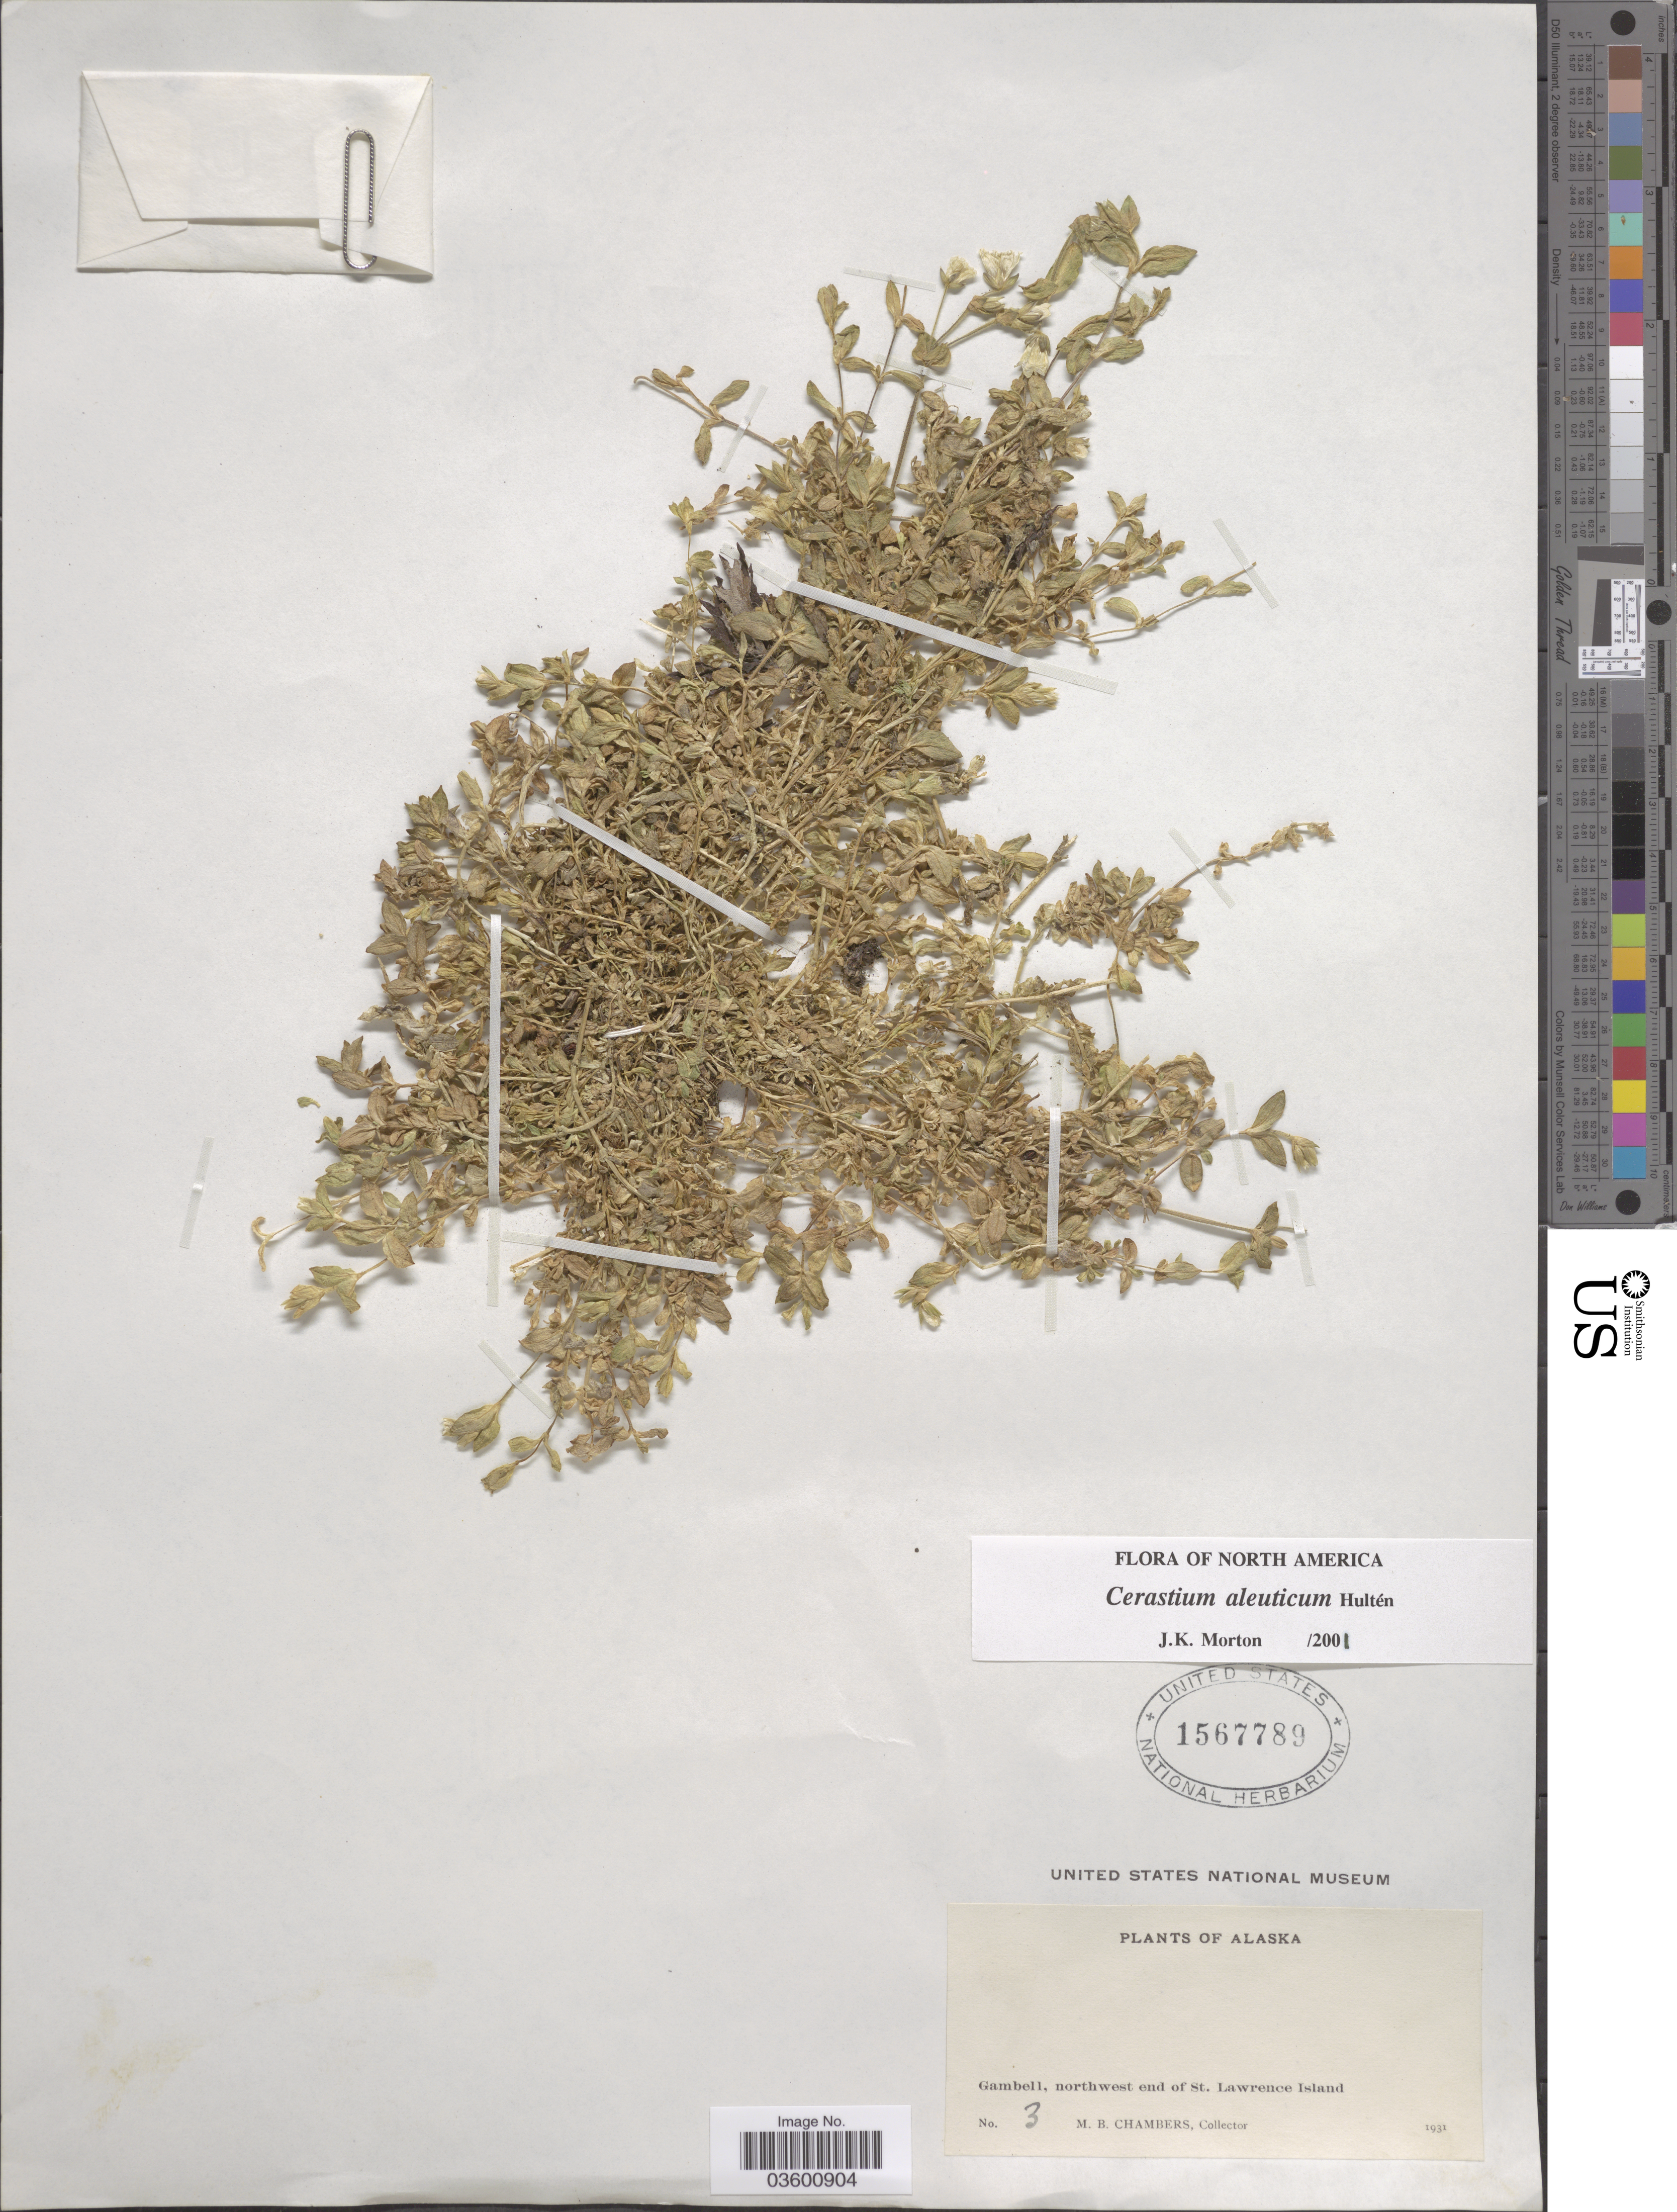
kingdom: Plantae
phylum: Tracheophyta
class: Magnoliopsida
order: Caryophyllales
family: Caryophyllaceae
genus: Cerastium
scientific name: Cerastium aleuticum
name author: Hultén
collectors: M. Chambers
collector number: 3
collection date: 1931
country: United States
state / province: Alaska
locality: Gambell, northwest end of St. Lawrence Island.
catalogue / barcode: US 1567789